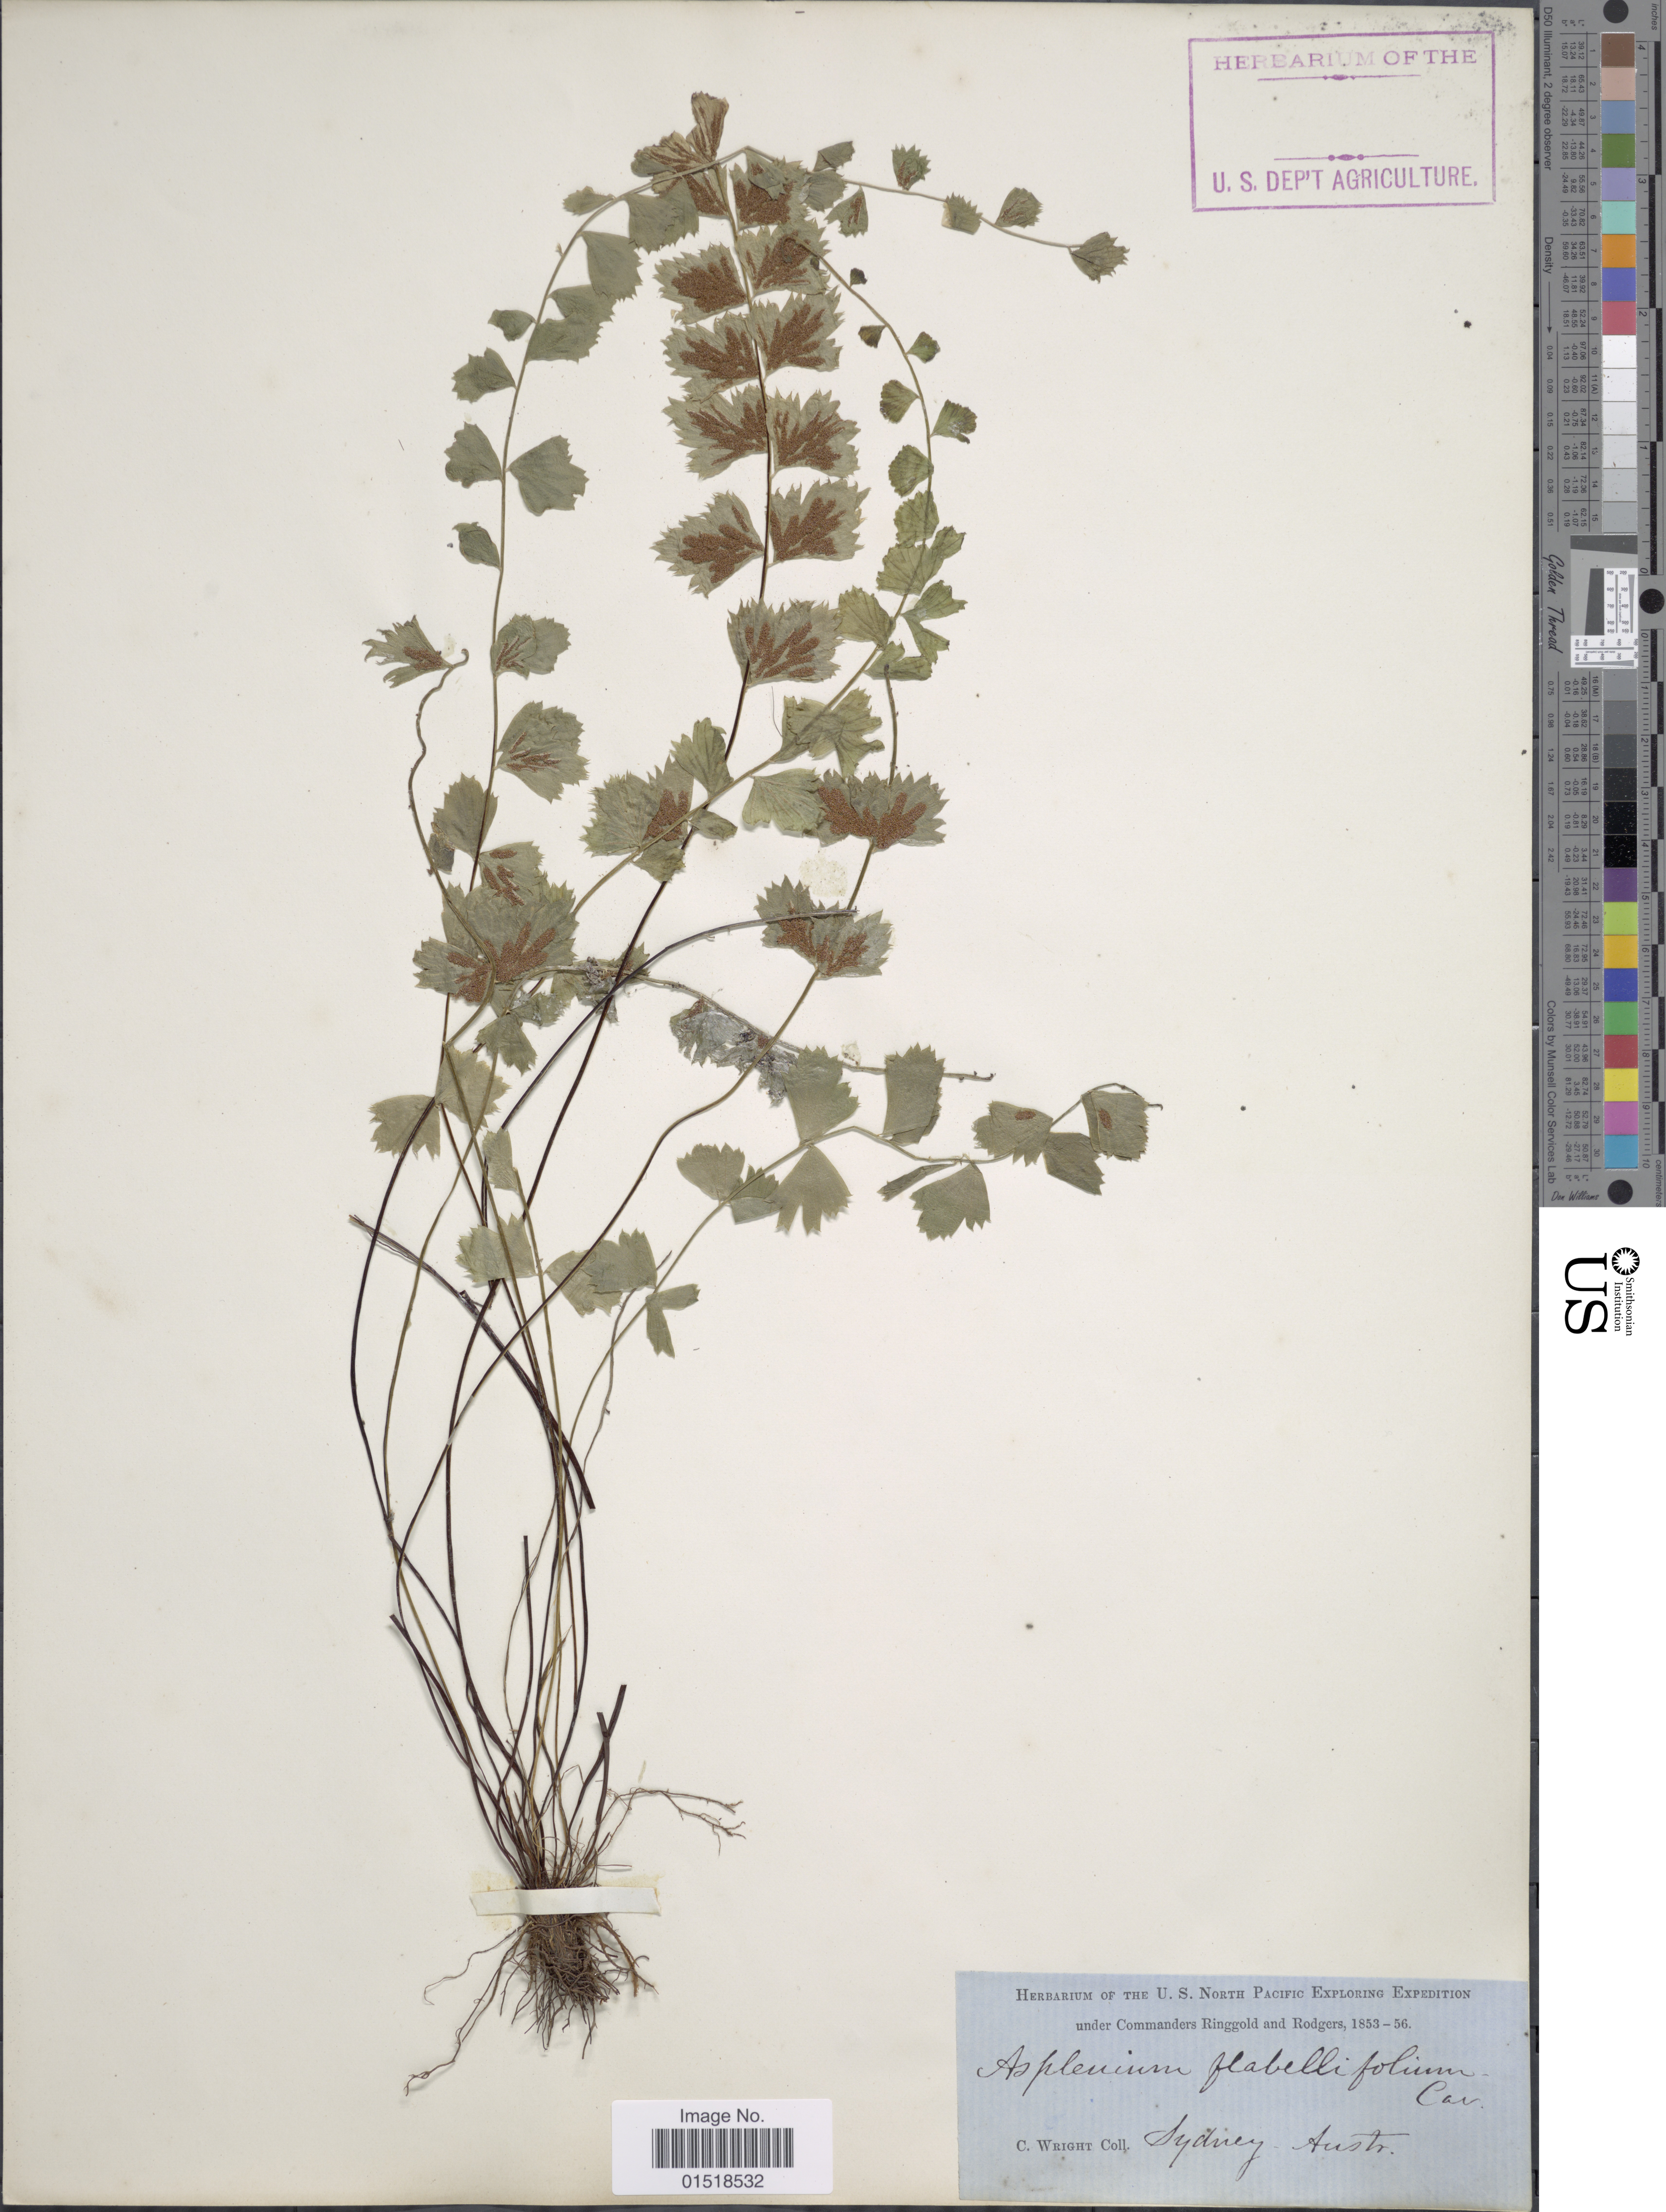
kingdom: Plantae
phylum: Tracheophyta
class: Polypodiopsida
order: Polypodiales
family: Aspleniaceae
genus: Asplenium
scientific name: Asplenium flabellifolium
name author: Cav.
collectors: C. Wright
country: Australia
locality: Sydney. Austr.